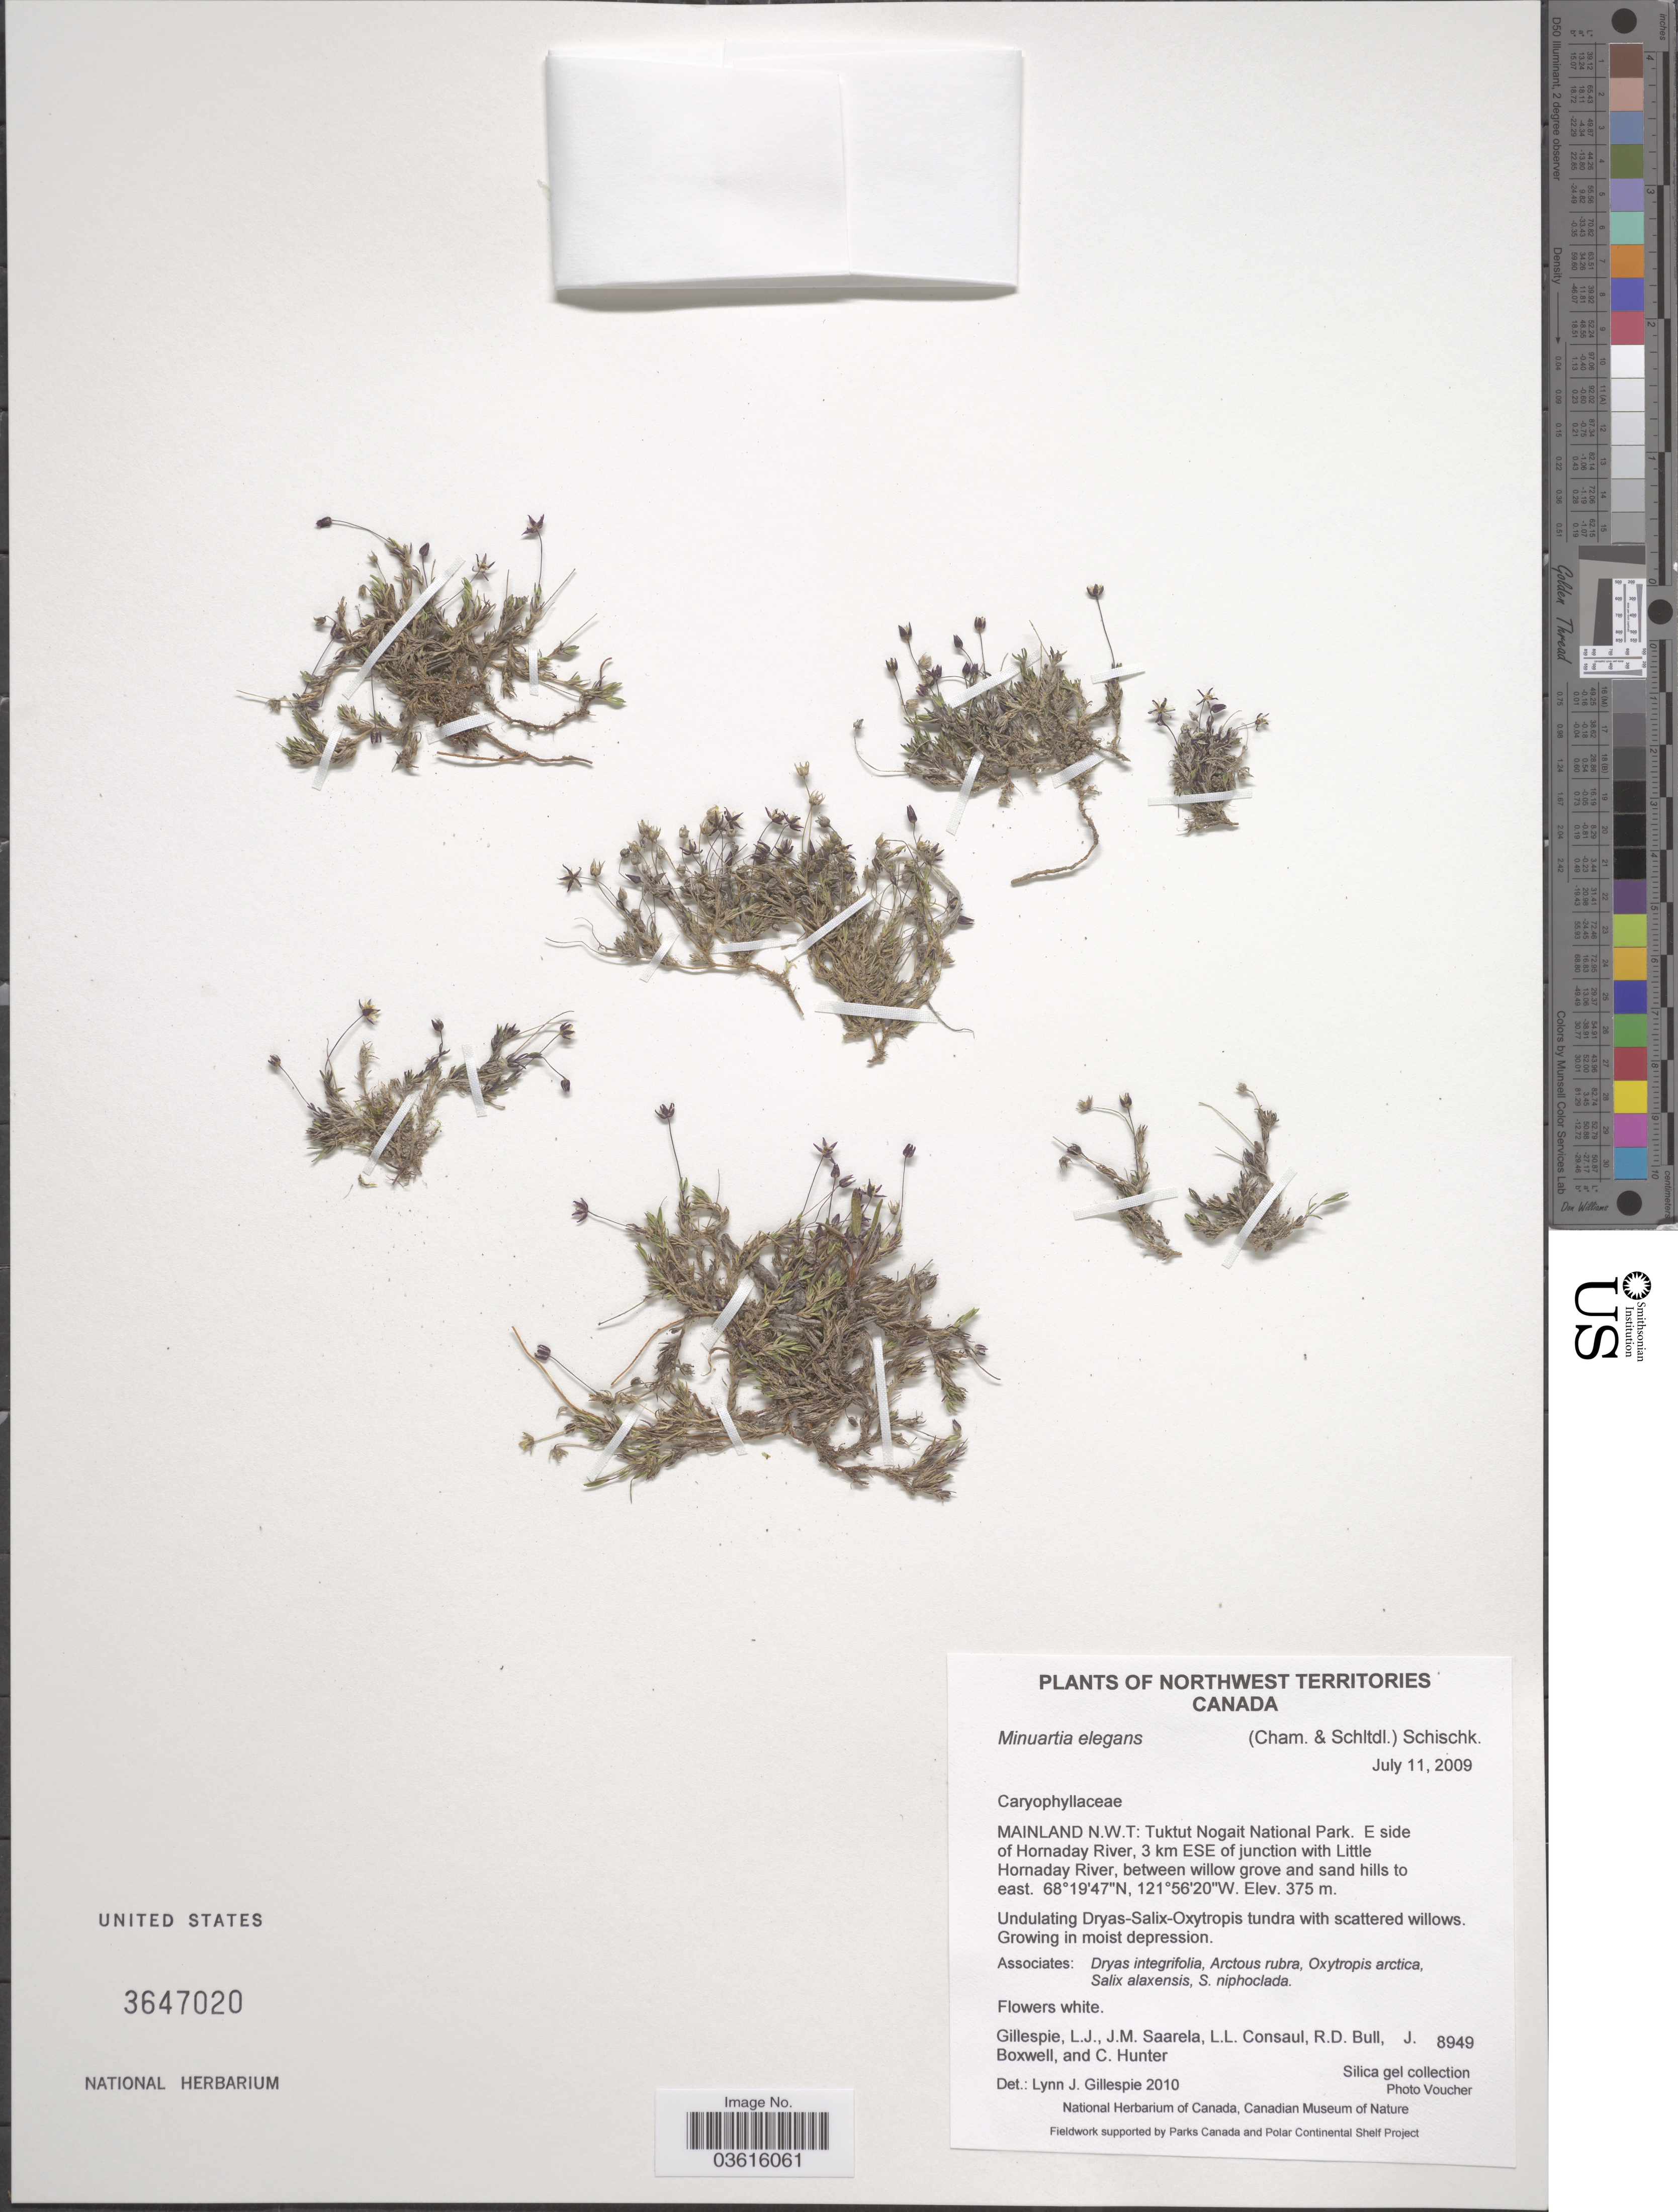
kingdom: Plantae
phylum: Tracheophyta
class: Magnoliopsida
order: Caryophyllales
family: Caryophyllaceae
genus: Minuartia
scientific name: Minuartia elegans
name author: (Cham. & Schltdl.) Schischk.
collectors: L. Gillespie, J. Saarela, L. Consaul, R. Bull & et al.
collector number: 8949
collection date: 2009-07-11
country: Canada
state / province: Northwest Territories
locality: Mainland N.W.T.: Tuktut Nogait National Park. E side of Hornaday River, 3 km ESE of junction with Little Hornaday River.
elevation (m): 375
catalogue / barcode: US 3647020